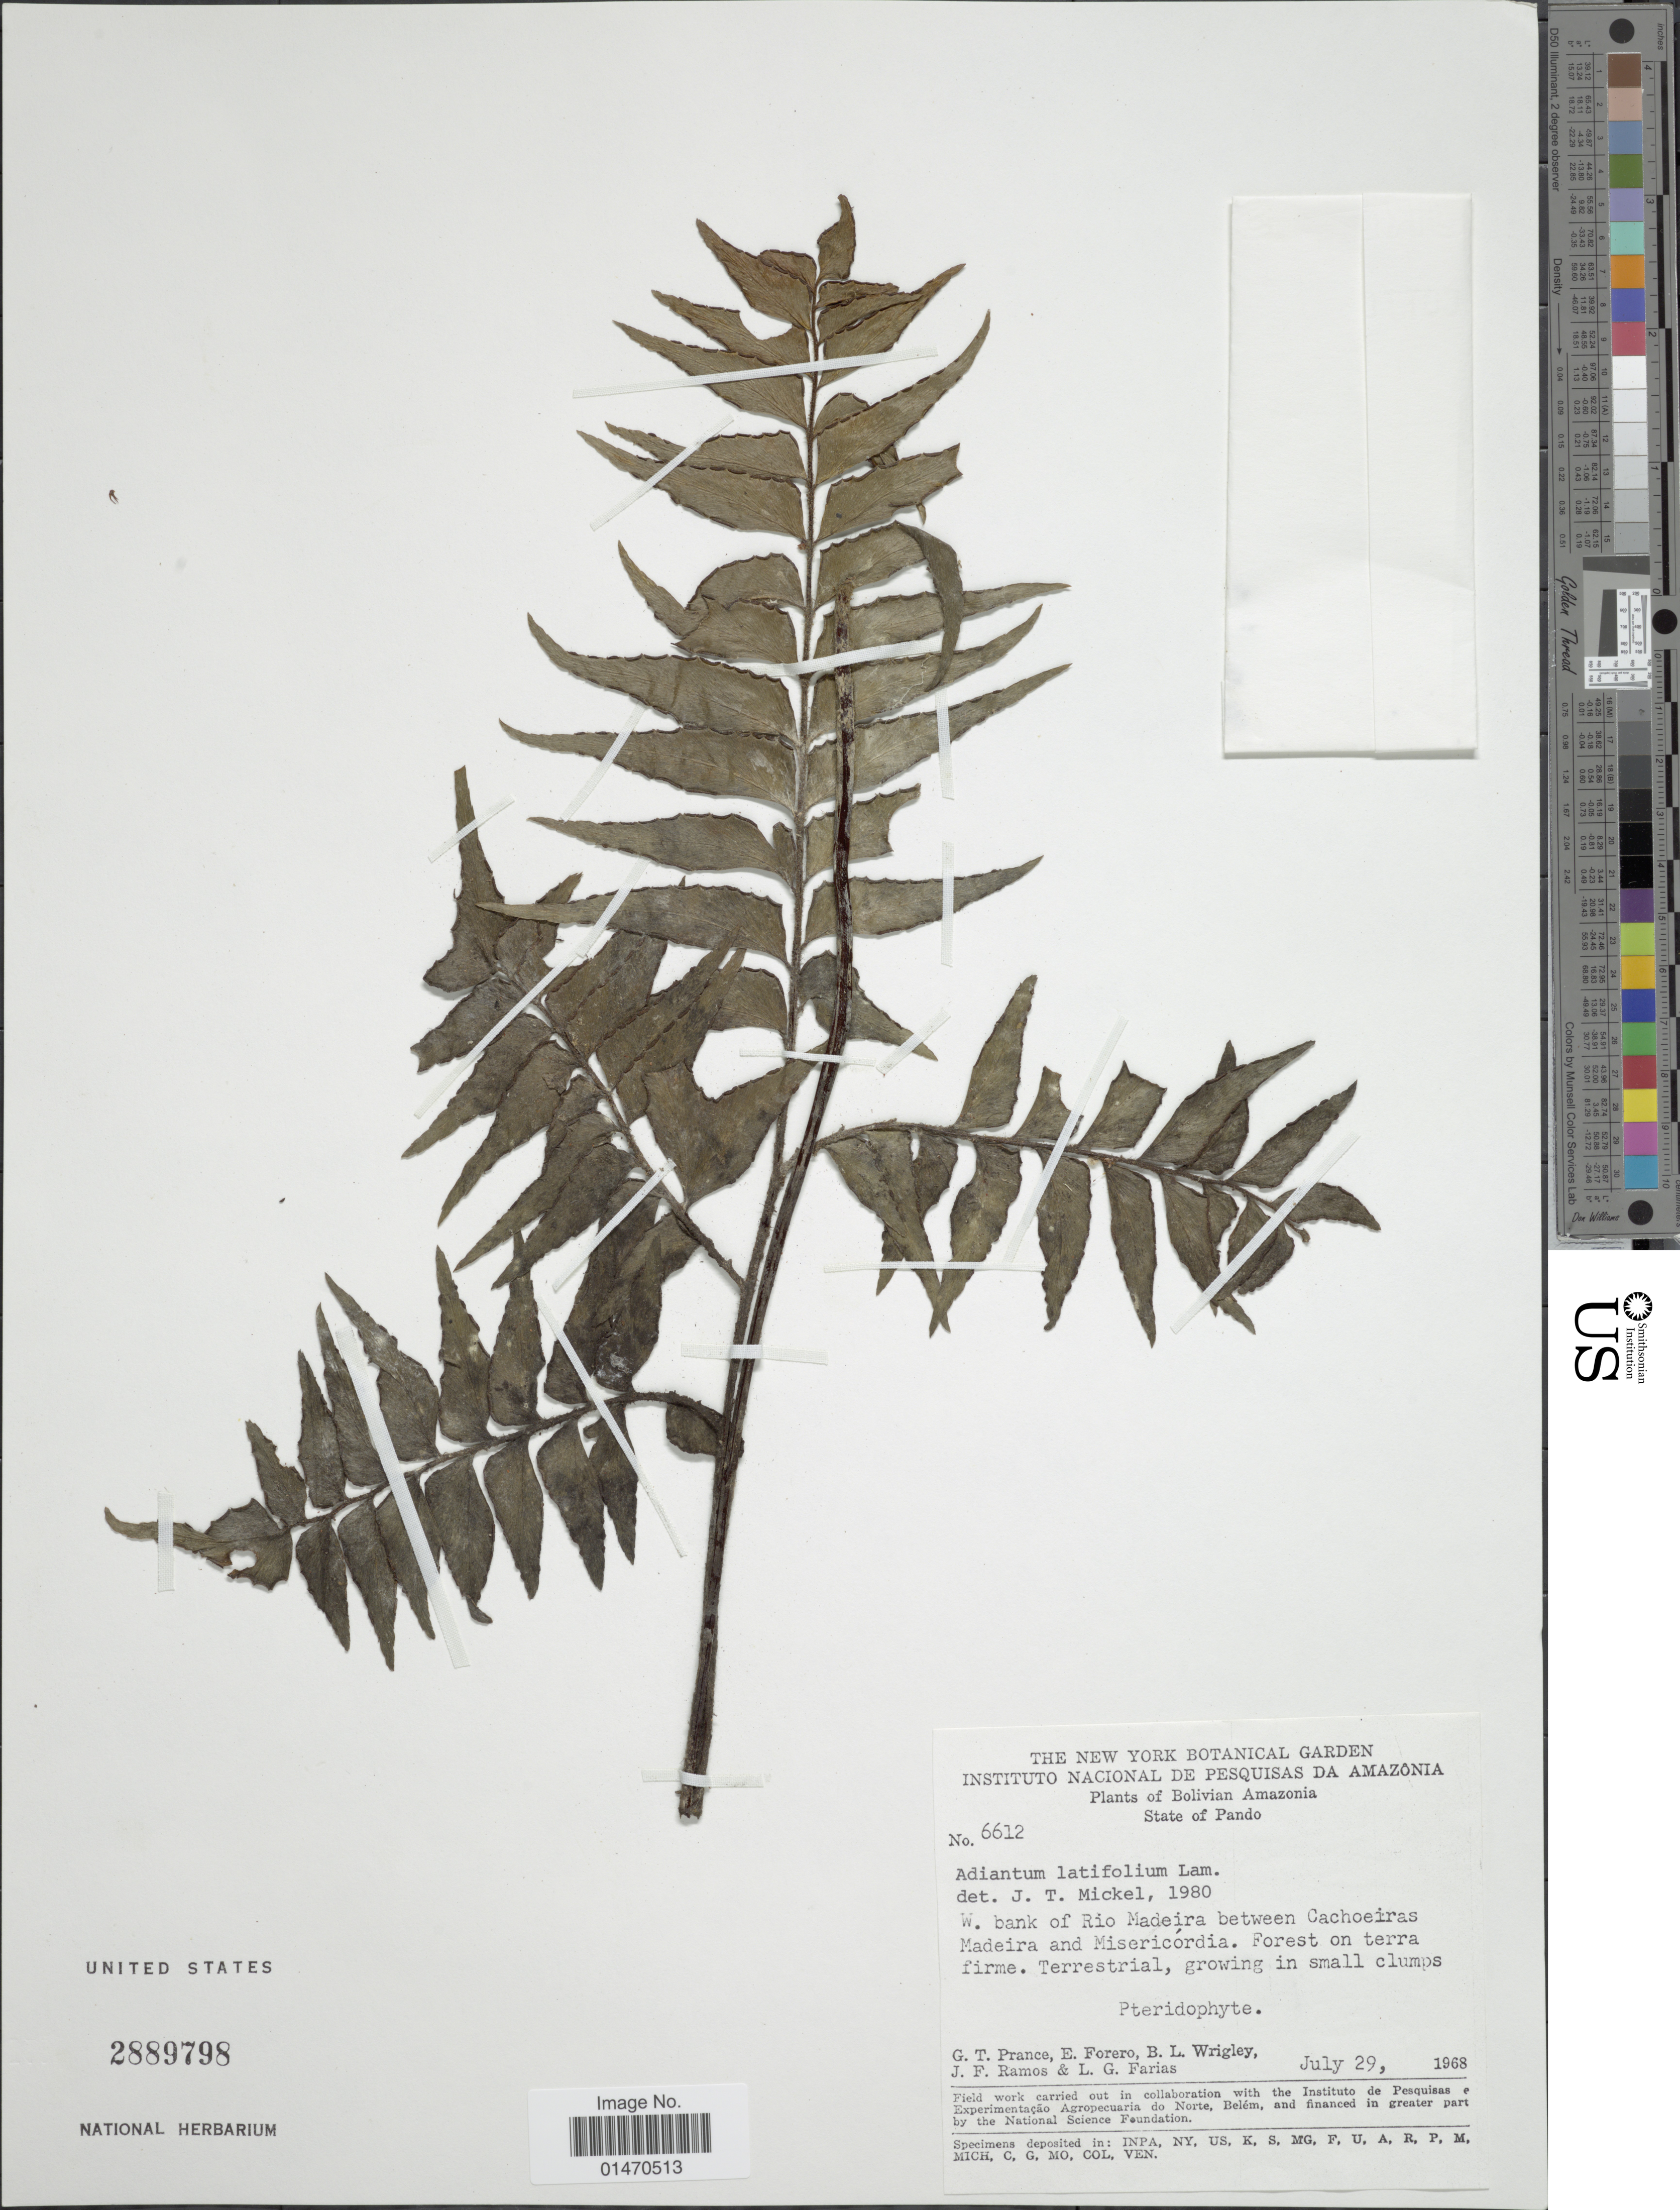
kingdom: Plantae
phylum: Tracheophyta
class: Polypodiopsida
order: Polypodiales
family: Pteridaceae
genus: Adiantum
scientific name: Adiantum latifolium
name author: Lam.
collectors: G. T. Prance, E. Forero, B. L. Wrigley, J. F. Ramos & L. G. Farias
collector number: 6612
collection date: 1968-07-29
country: Bolivia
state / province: Pando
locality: Bolivian Amazonia, State of Pando, W. bank of Rio Madeira between Cachoeiras Madeira and Misericordia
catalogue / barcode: US 2889798